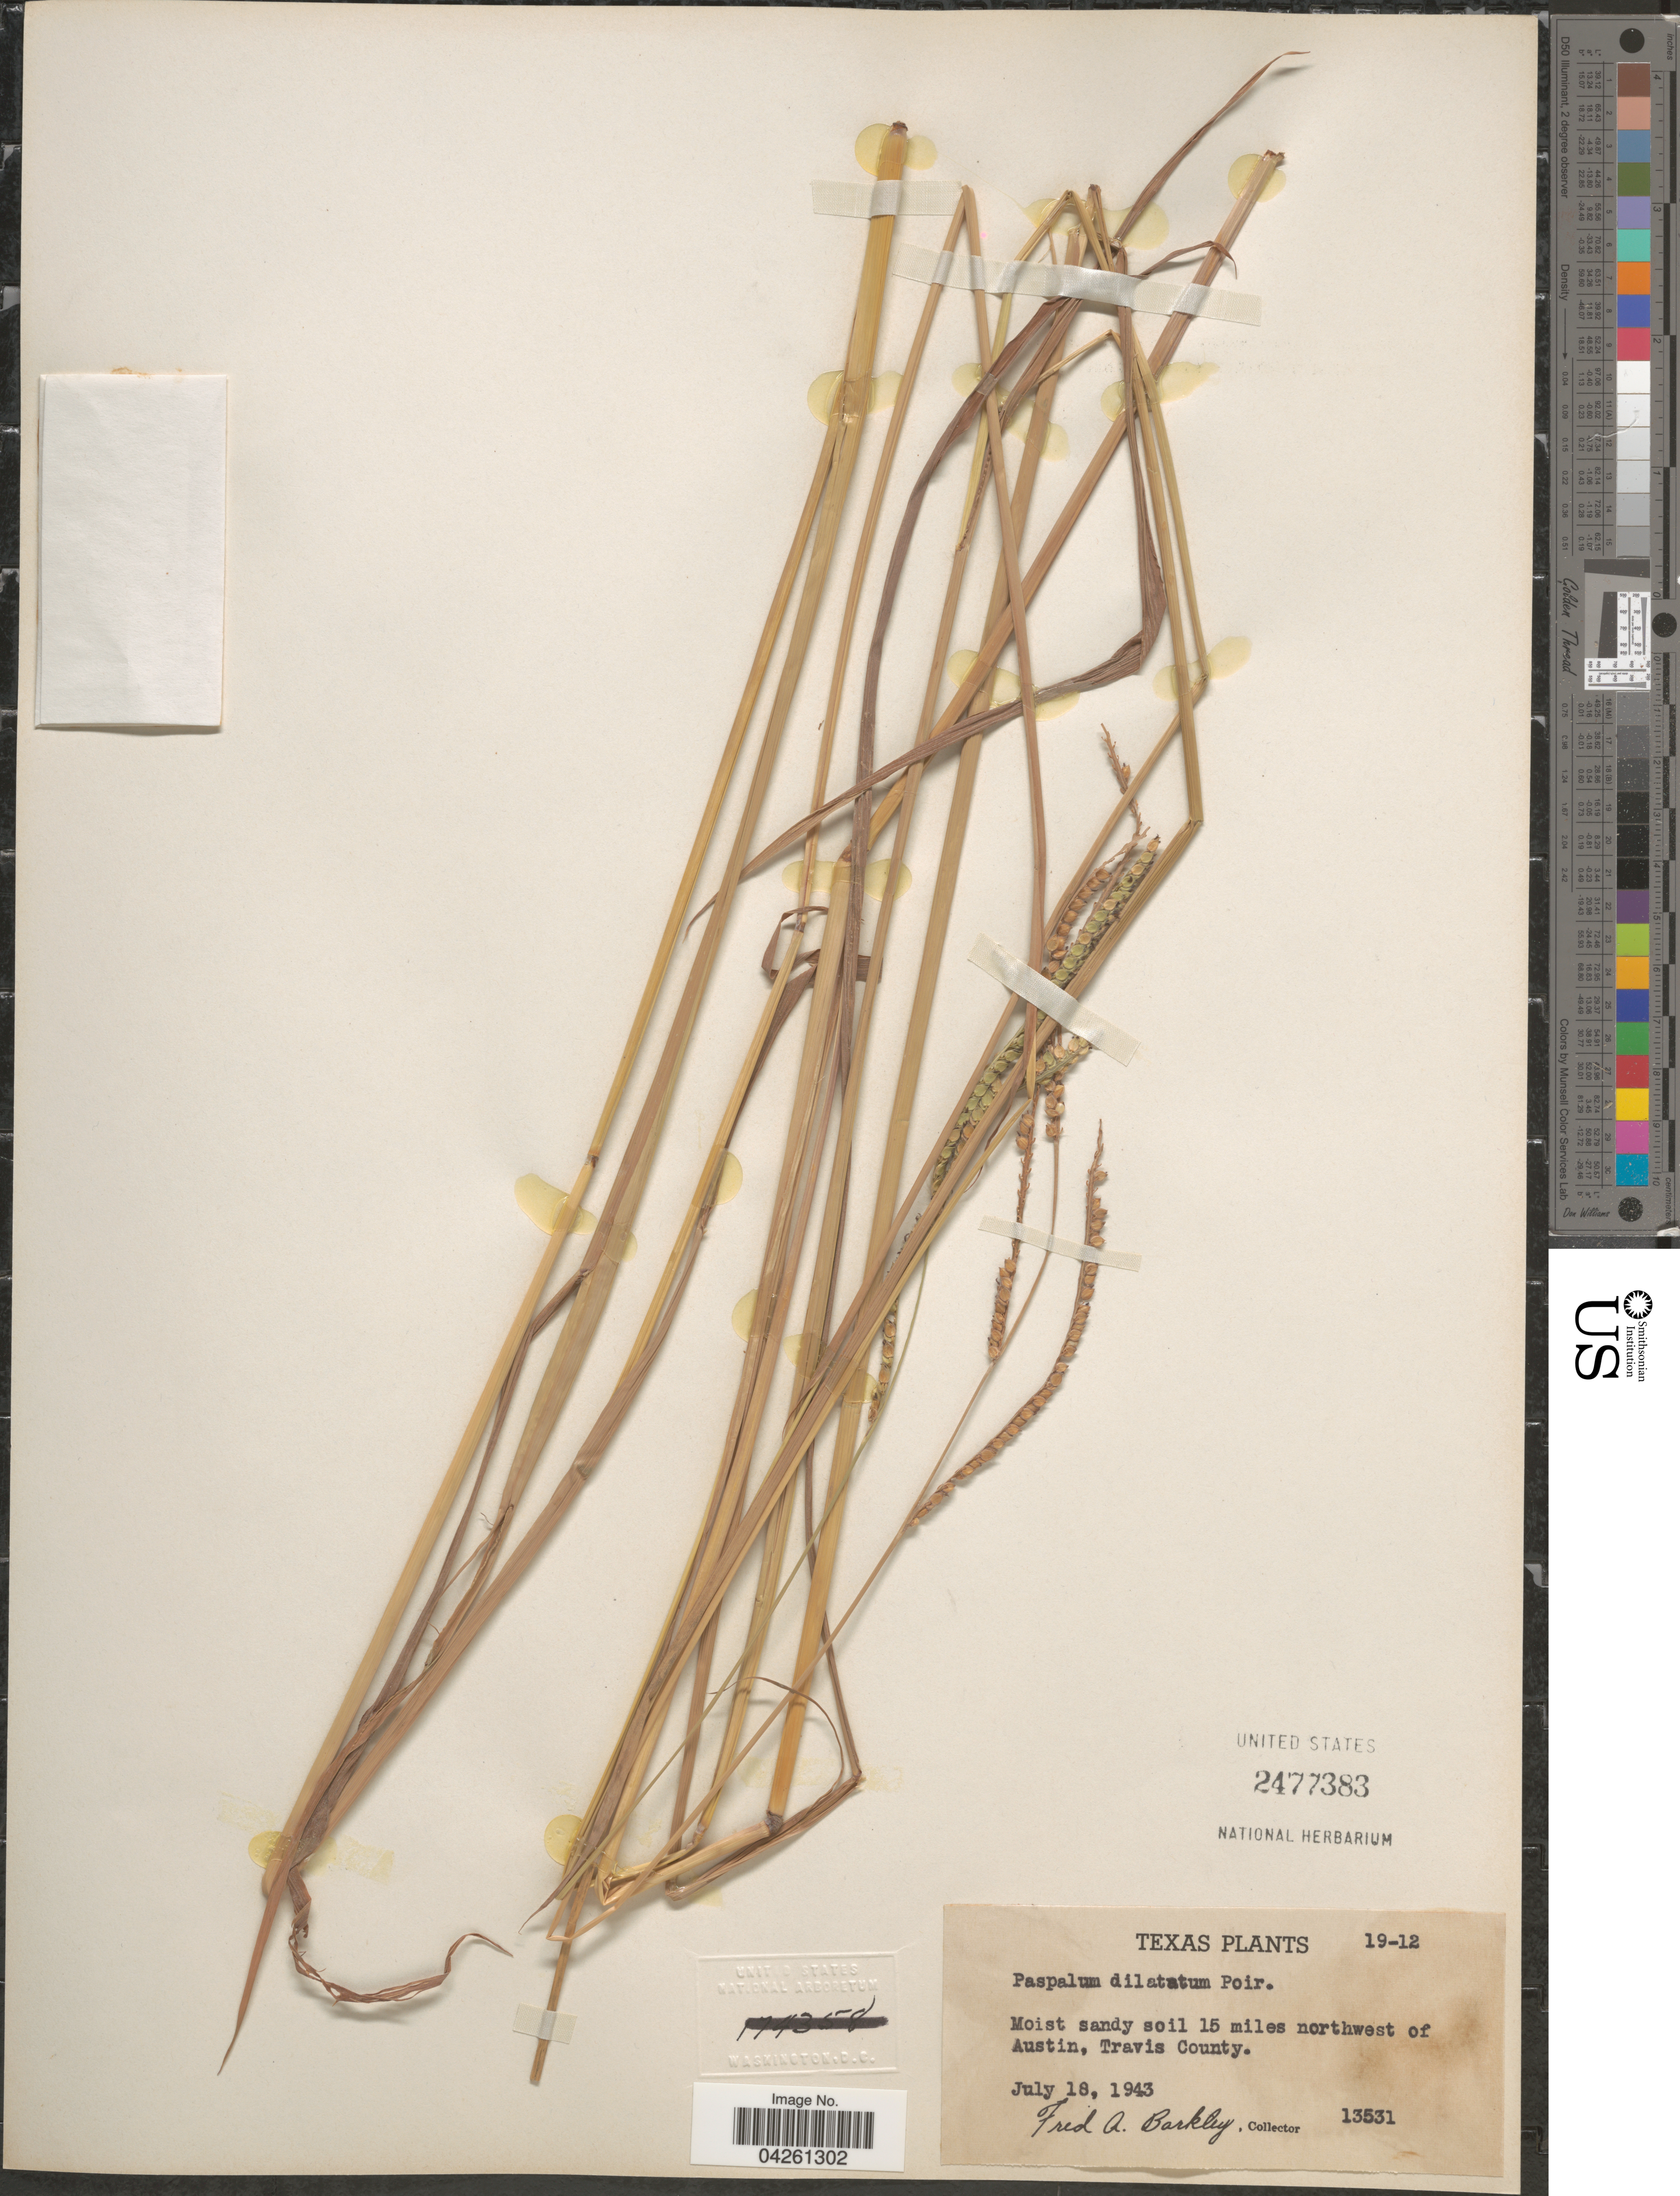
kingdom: Plantae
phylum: Tracheophyta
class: Liliopsida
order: Poales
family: Poaceae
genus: Paspalum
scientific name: Paspalum dilatatum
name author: Poir.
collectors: F. A. Barkley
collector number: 13531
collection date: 1943-07-18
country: United States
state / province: Texas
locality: Moist sandy soil 15 miles northwest of Austin, Travis County.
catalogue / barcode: US 2477383